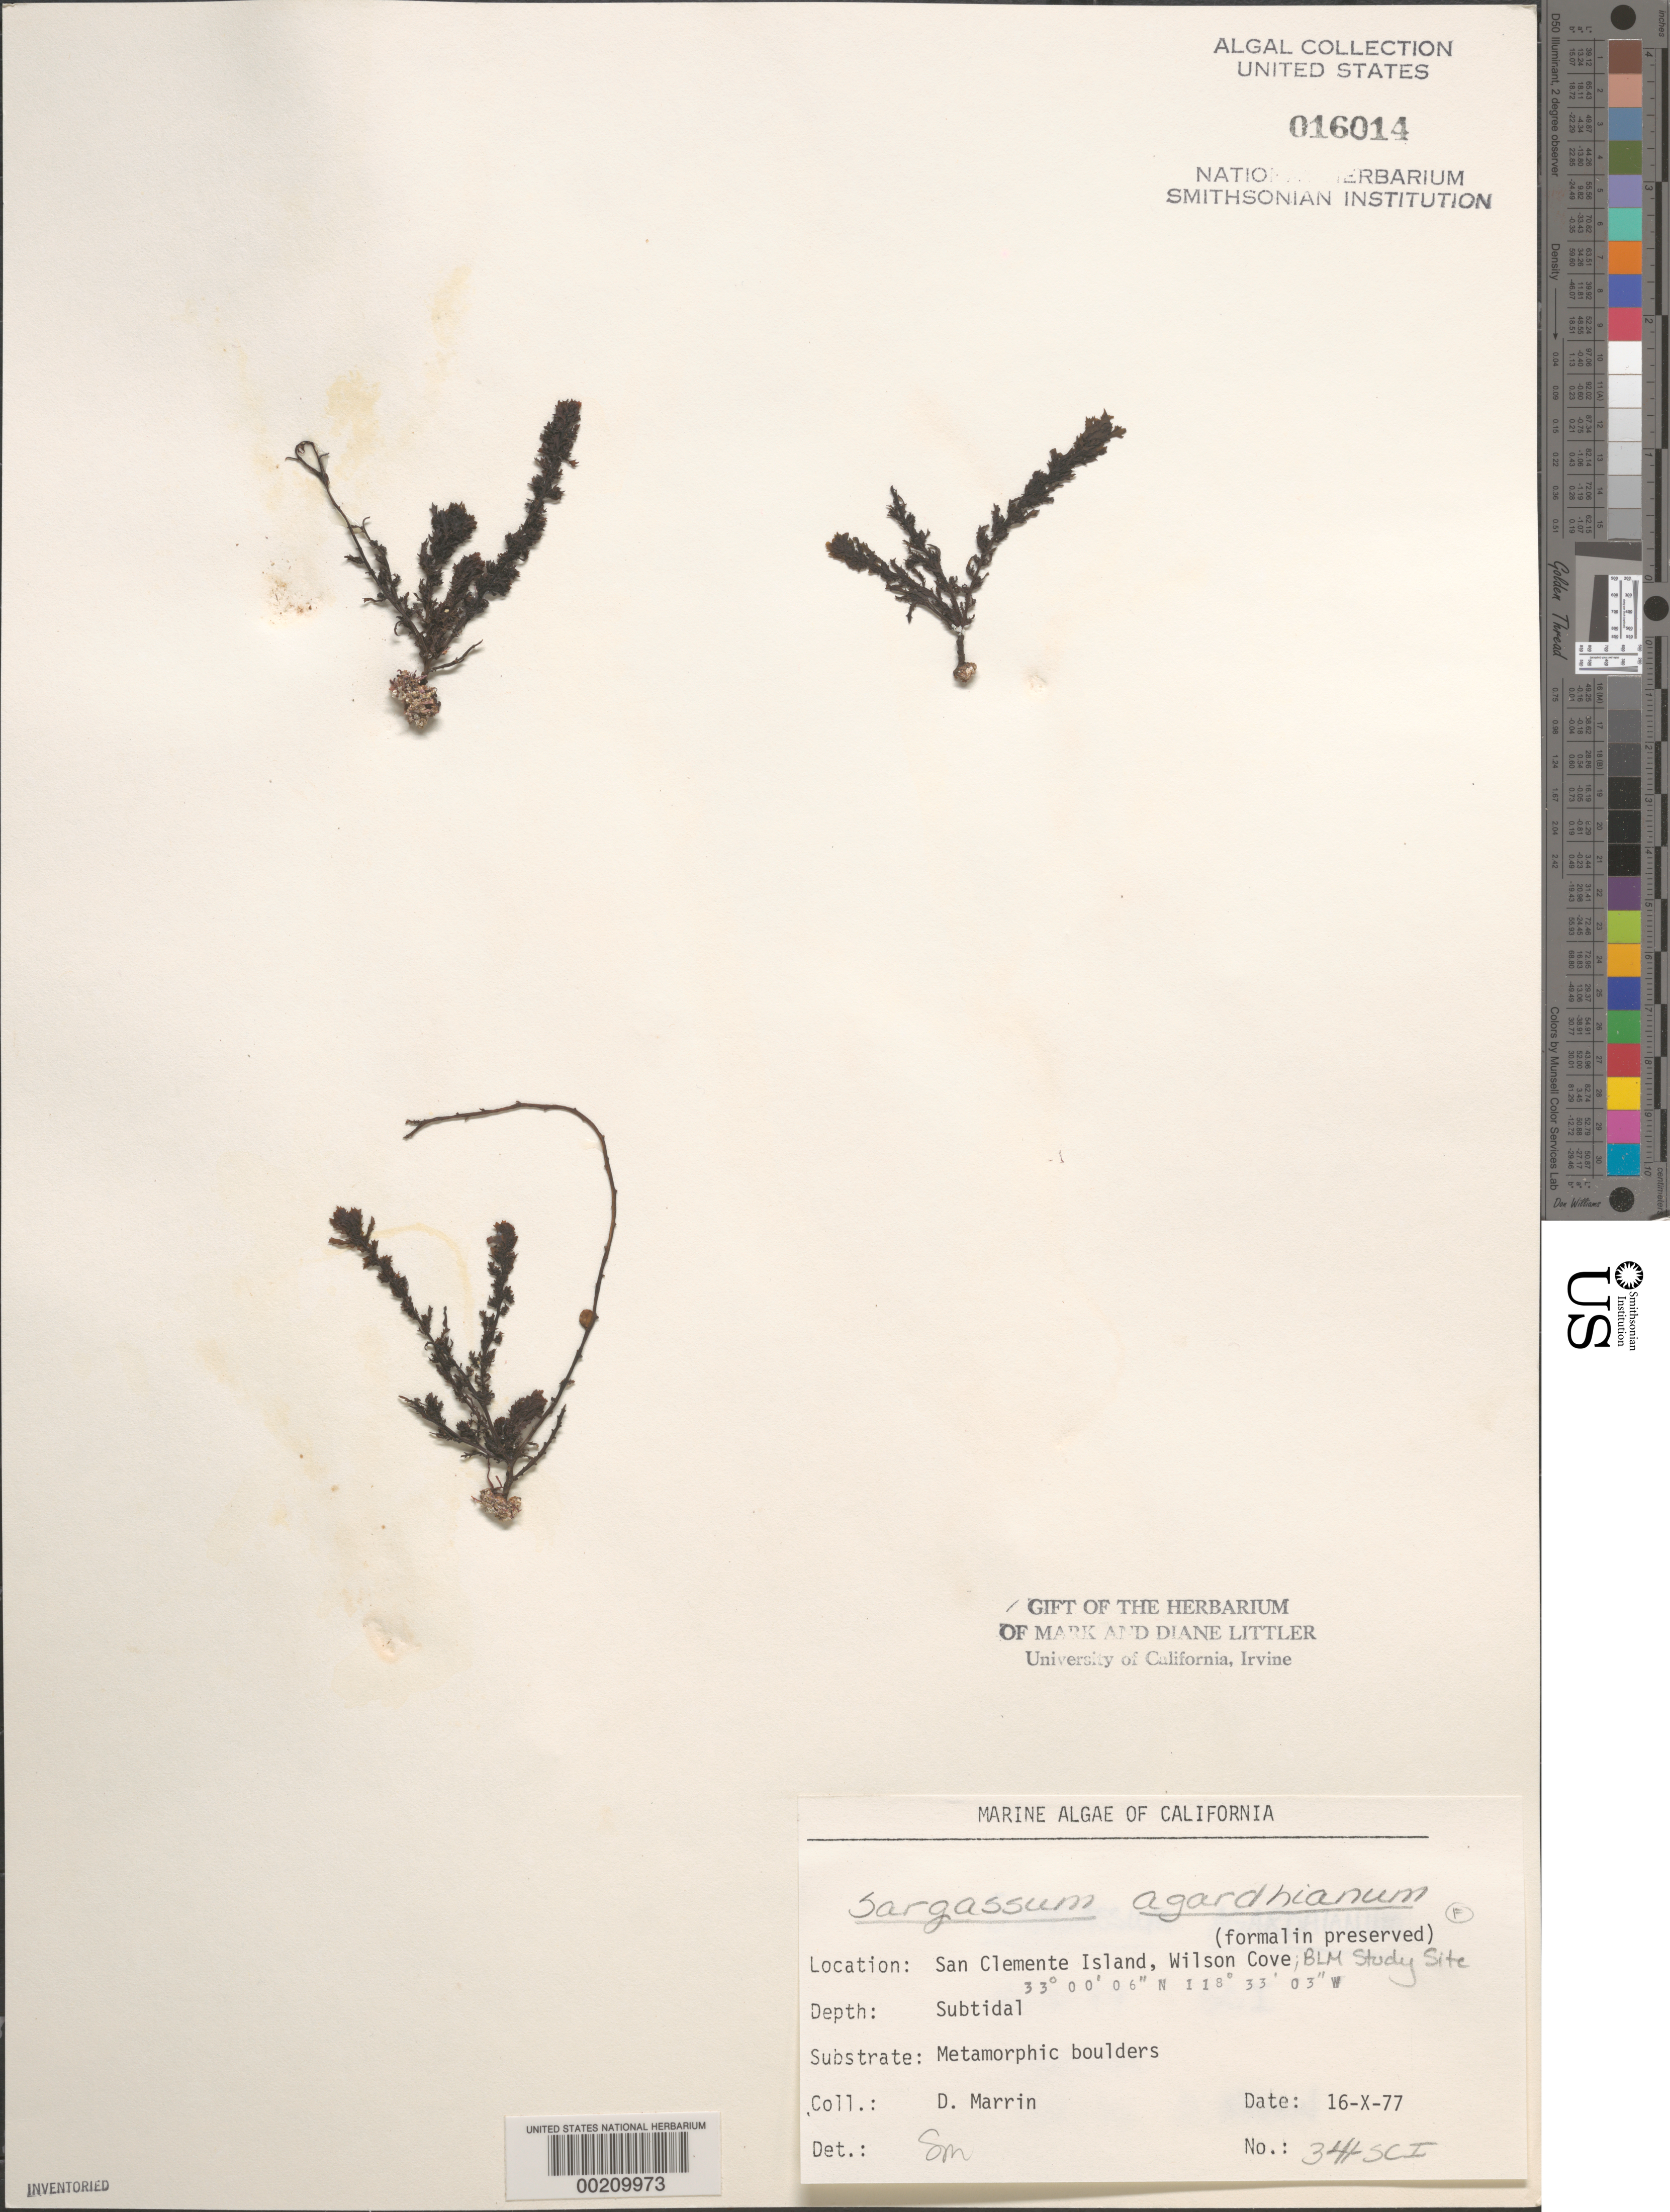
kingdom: Chromista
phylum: Ochrophyta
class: Phaeophyceae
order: Fucales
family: Sargassaceae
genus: Sargassum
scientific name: Sargassum agardhianum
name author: Farl. in J. Agardh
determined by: Murray, S. N.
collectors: D. Marrin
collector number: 341-sci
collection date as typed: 16 Oct 1977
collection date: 1977-10-16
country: United States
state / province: California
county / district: Los Angeles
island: San Clemente Island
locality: Wilson Cove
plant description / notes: BLM-SOCALBIGHT Rocky Intertidal Survey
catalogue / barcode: US 16014